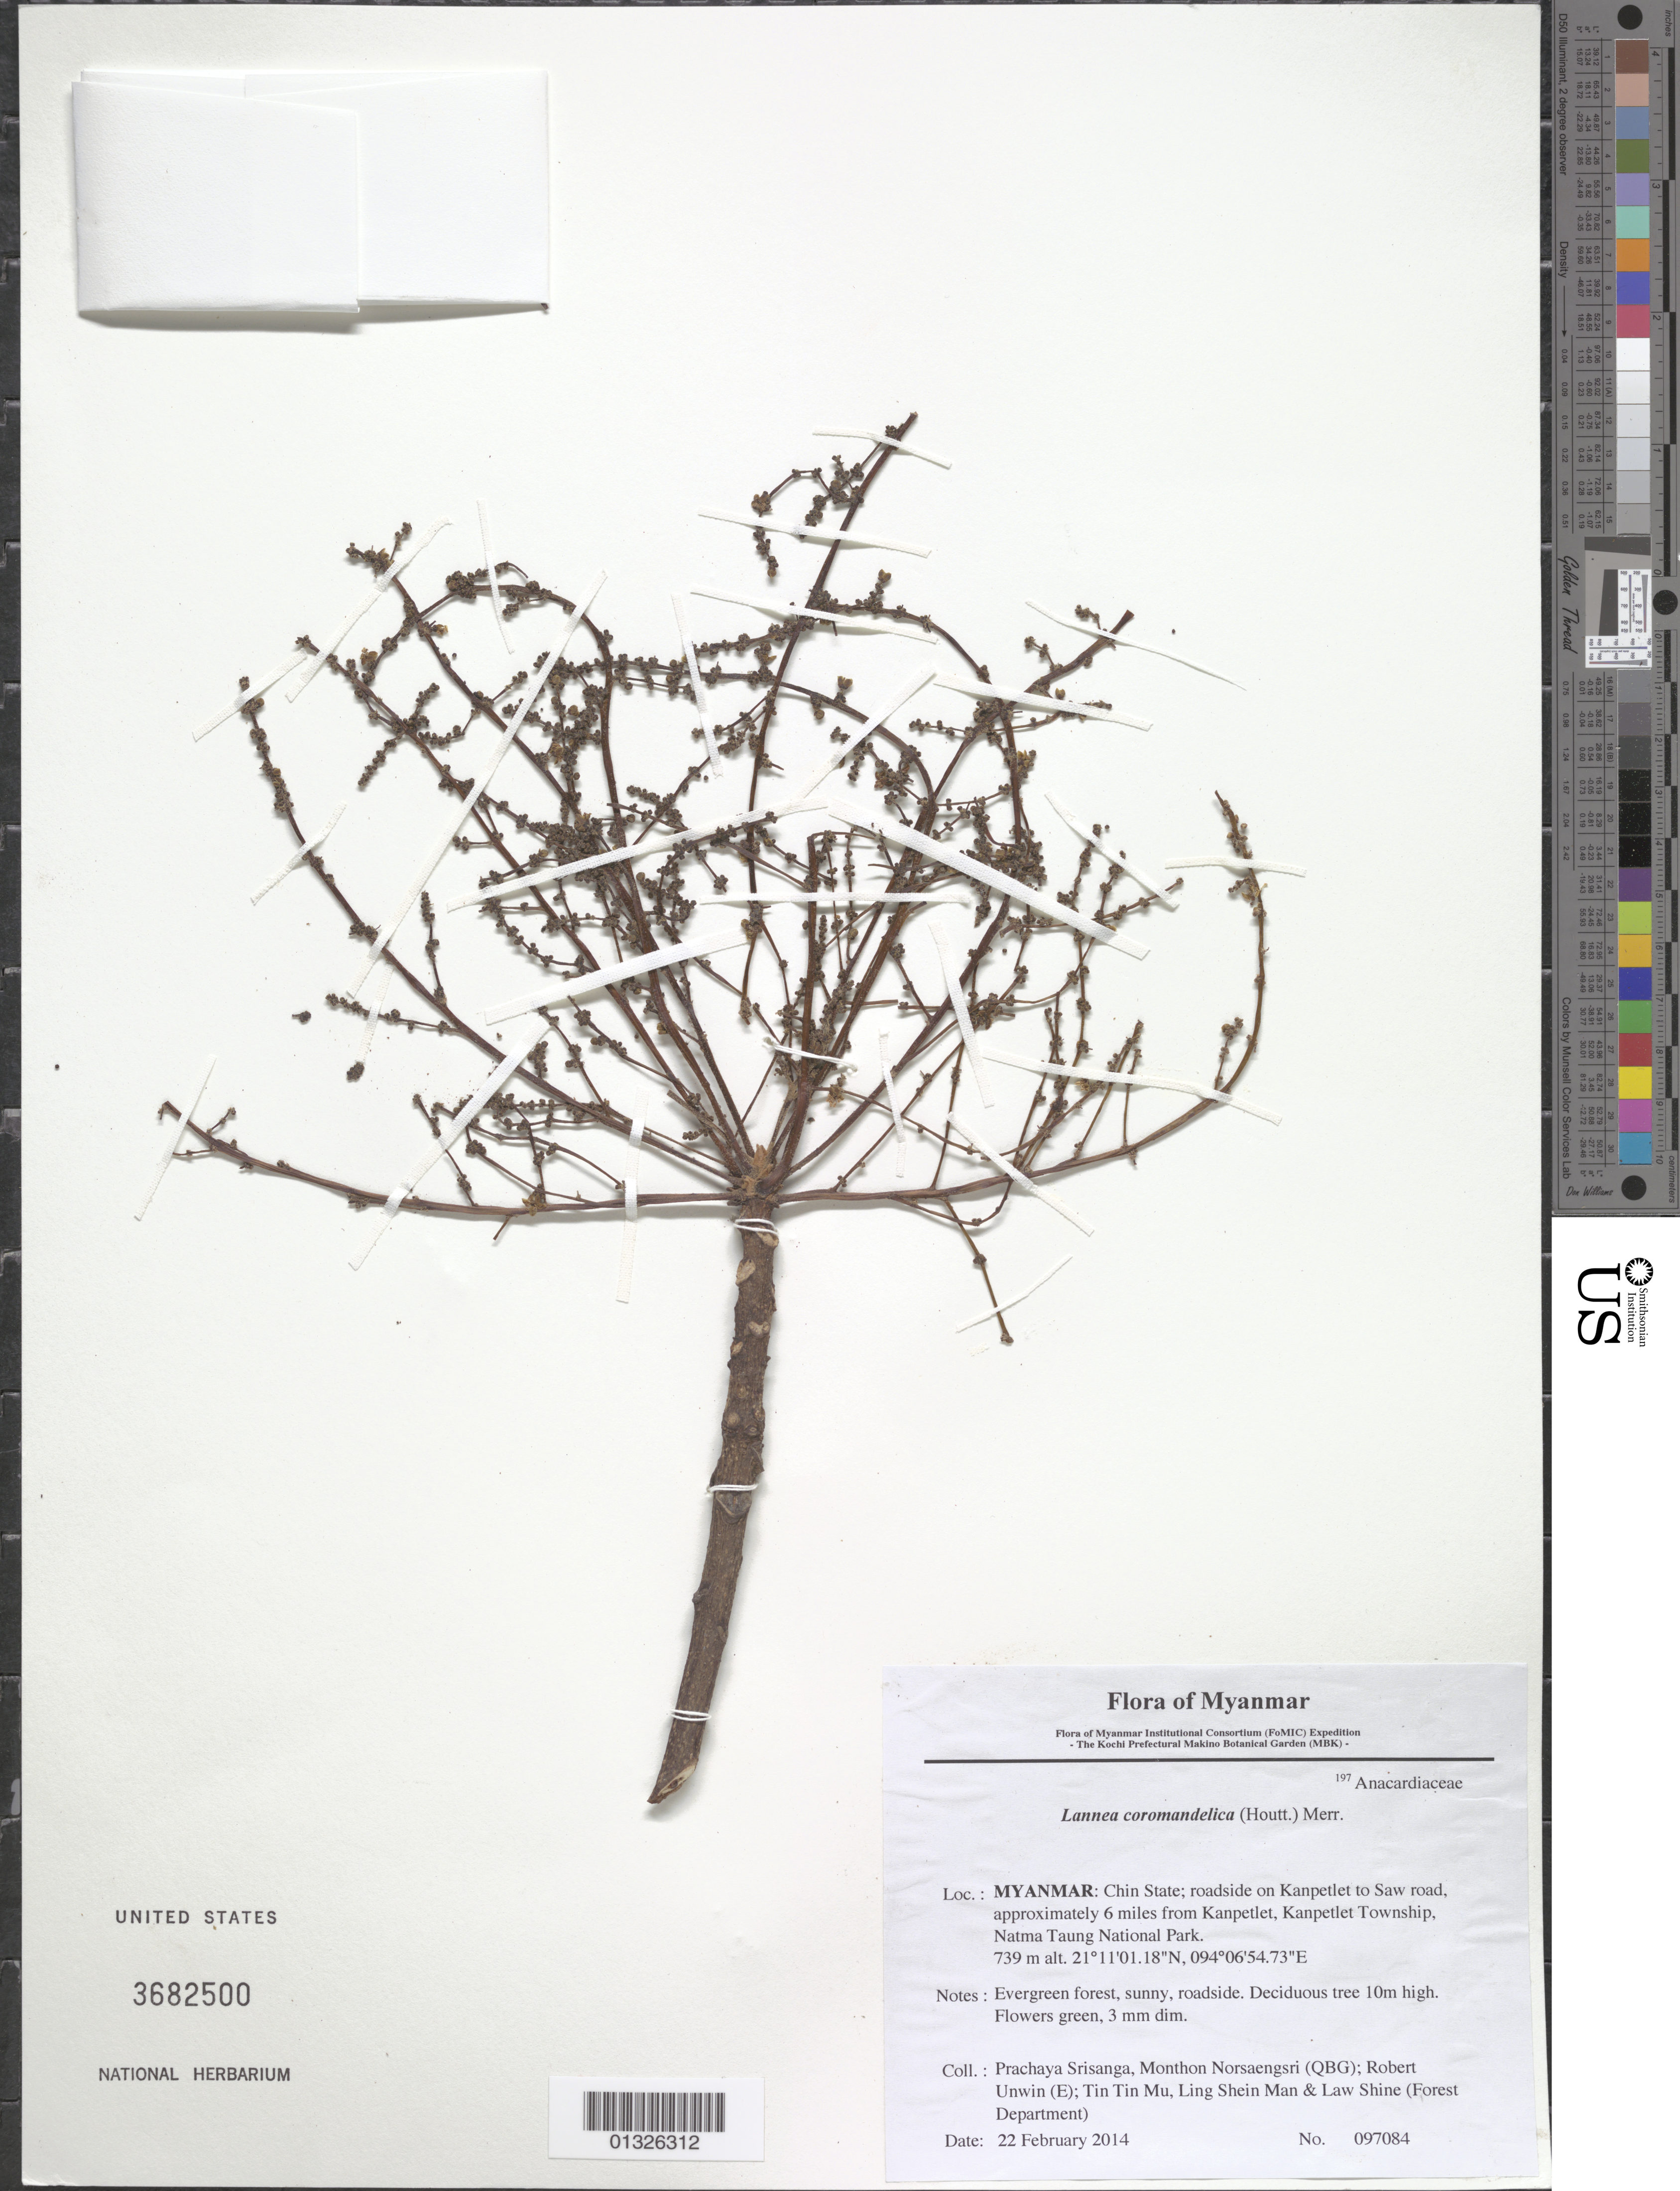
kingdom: Plantae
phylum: Tracheophyta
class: Magnoliopsida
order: Sapindales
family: Anacardiaceae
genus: Lannea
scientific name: Lannea coromandelica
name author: (Houtt.) Merr.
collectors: P. Srisanga, M. Norsaengsri, R. Unwin, Tin Tin Mu, Ling Shein Man & L. Shine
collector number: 97084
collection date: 2014-02-22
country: Myanmar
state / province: Chin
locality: Roadside on Kanpetlet to Saw road, approximately 6 miles from Kanpetlet, Kanpetlet Township, Natma Taung National Park.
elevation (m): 739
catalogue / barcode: US 3682500